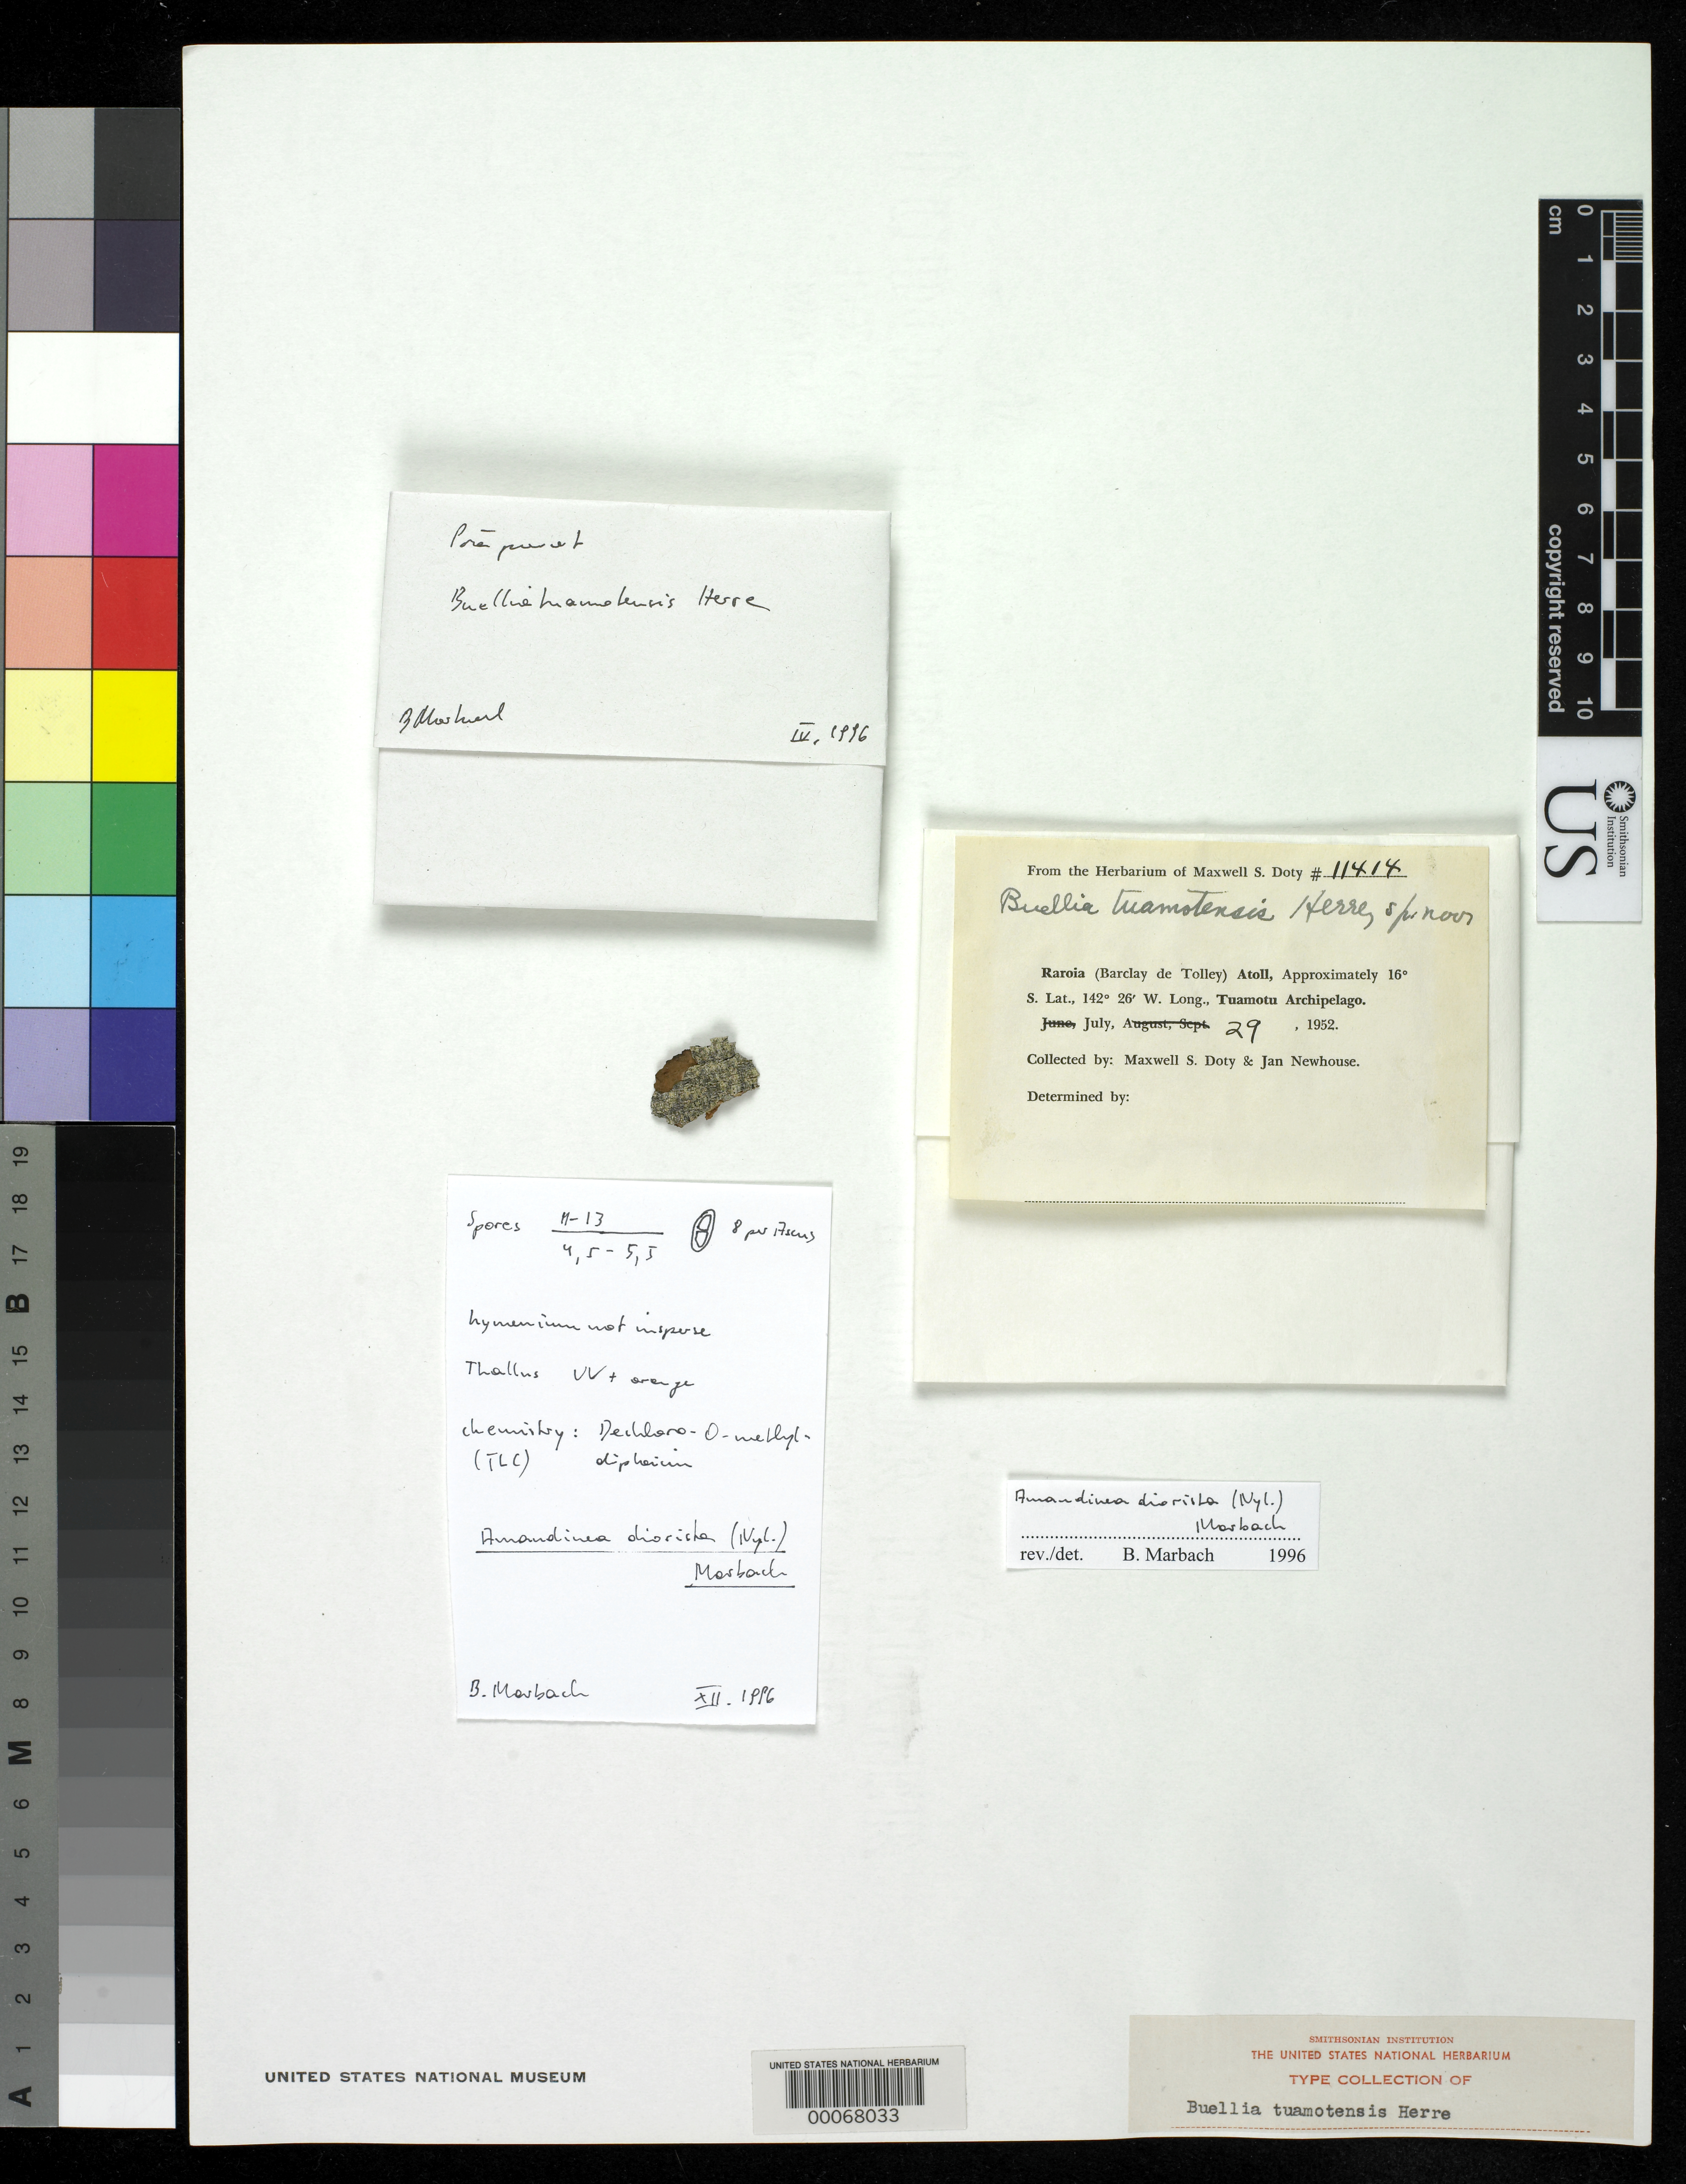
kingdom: Fungi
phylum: Ascomycota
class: Lecanoromycetes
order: Caliciales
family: Caliciaceae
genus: Buellia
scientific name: Buellia tuamotensis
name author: Herre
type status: Type Collection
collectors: M. S. Doty & W. J. Newhouse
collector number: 11414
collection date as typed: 29 Jul 1952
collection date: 1952-07-29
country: French Polynesia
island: Raroia Atoll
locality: Raroia Atoll (Barclay de Tolley). [Tuamotu Archipelago]